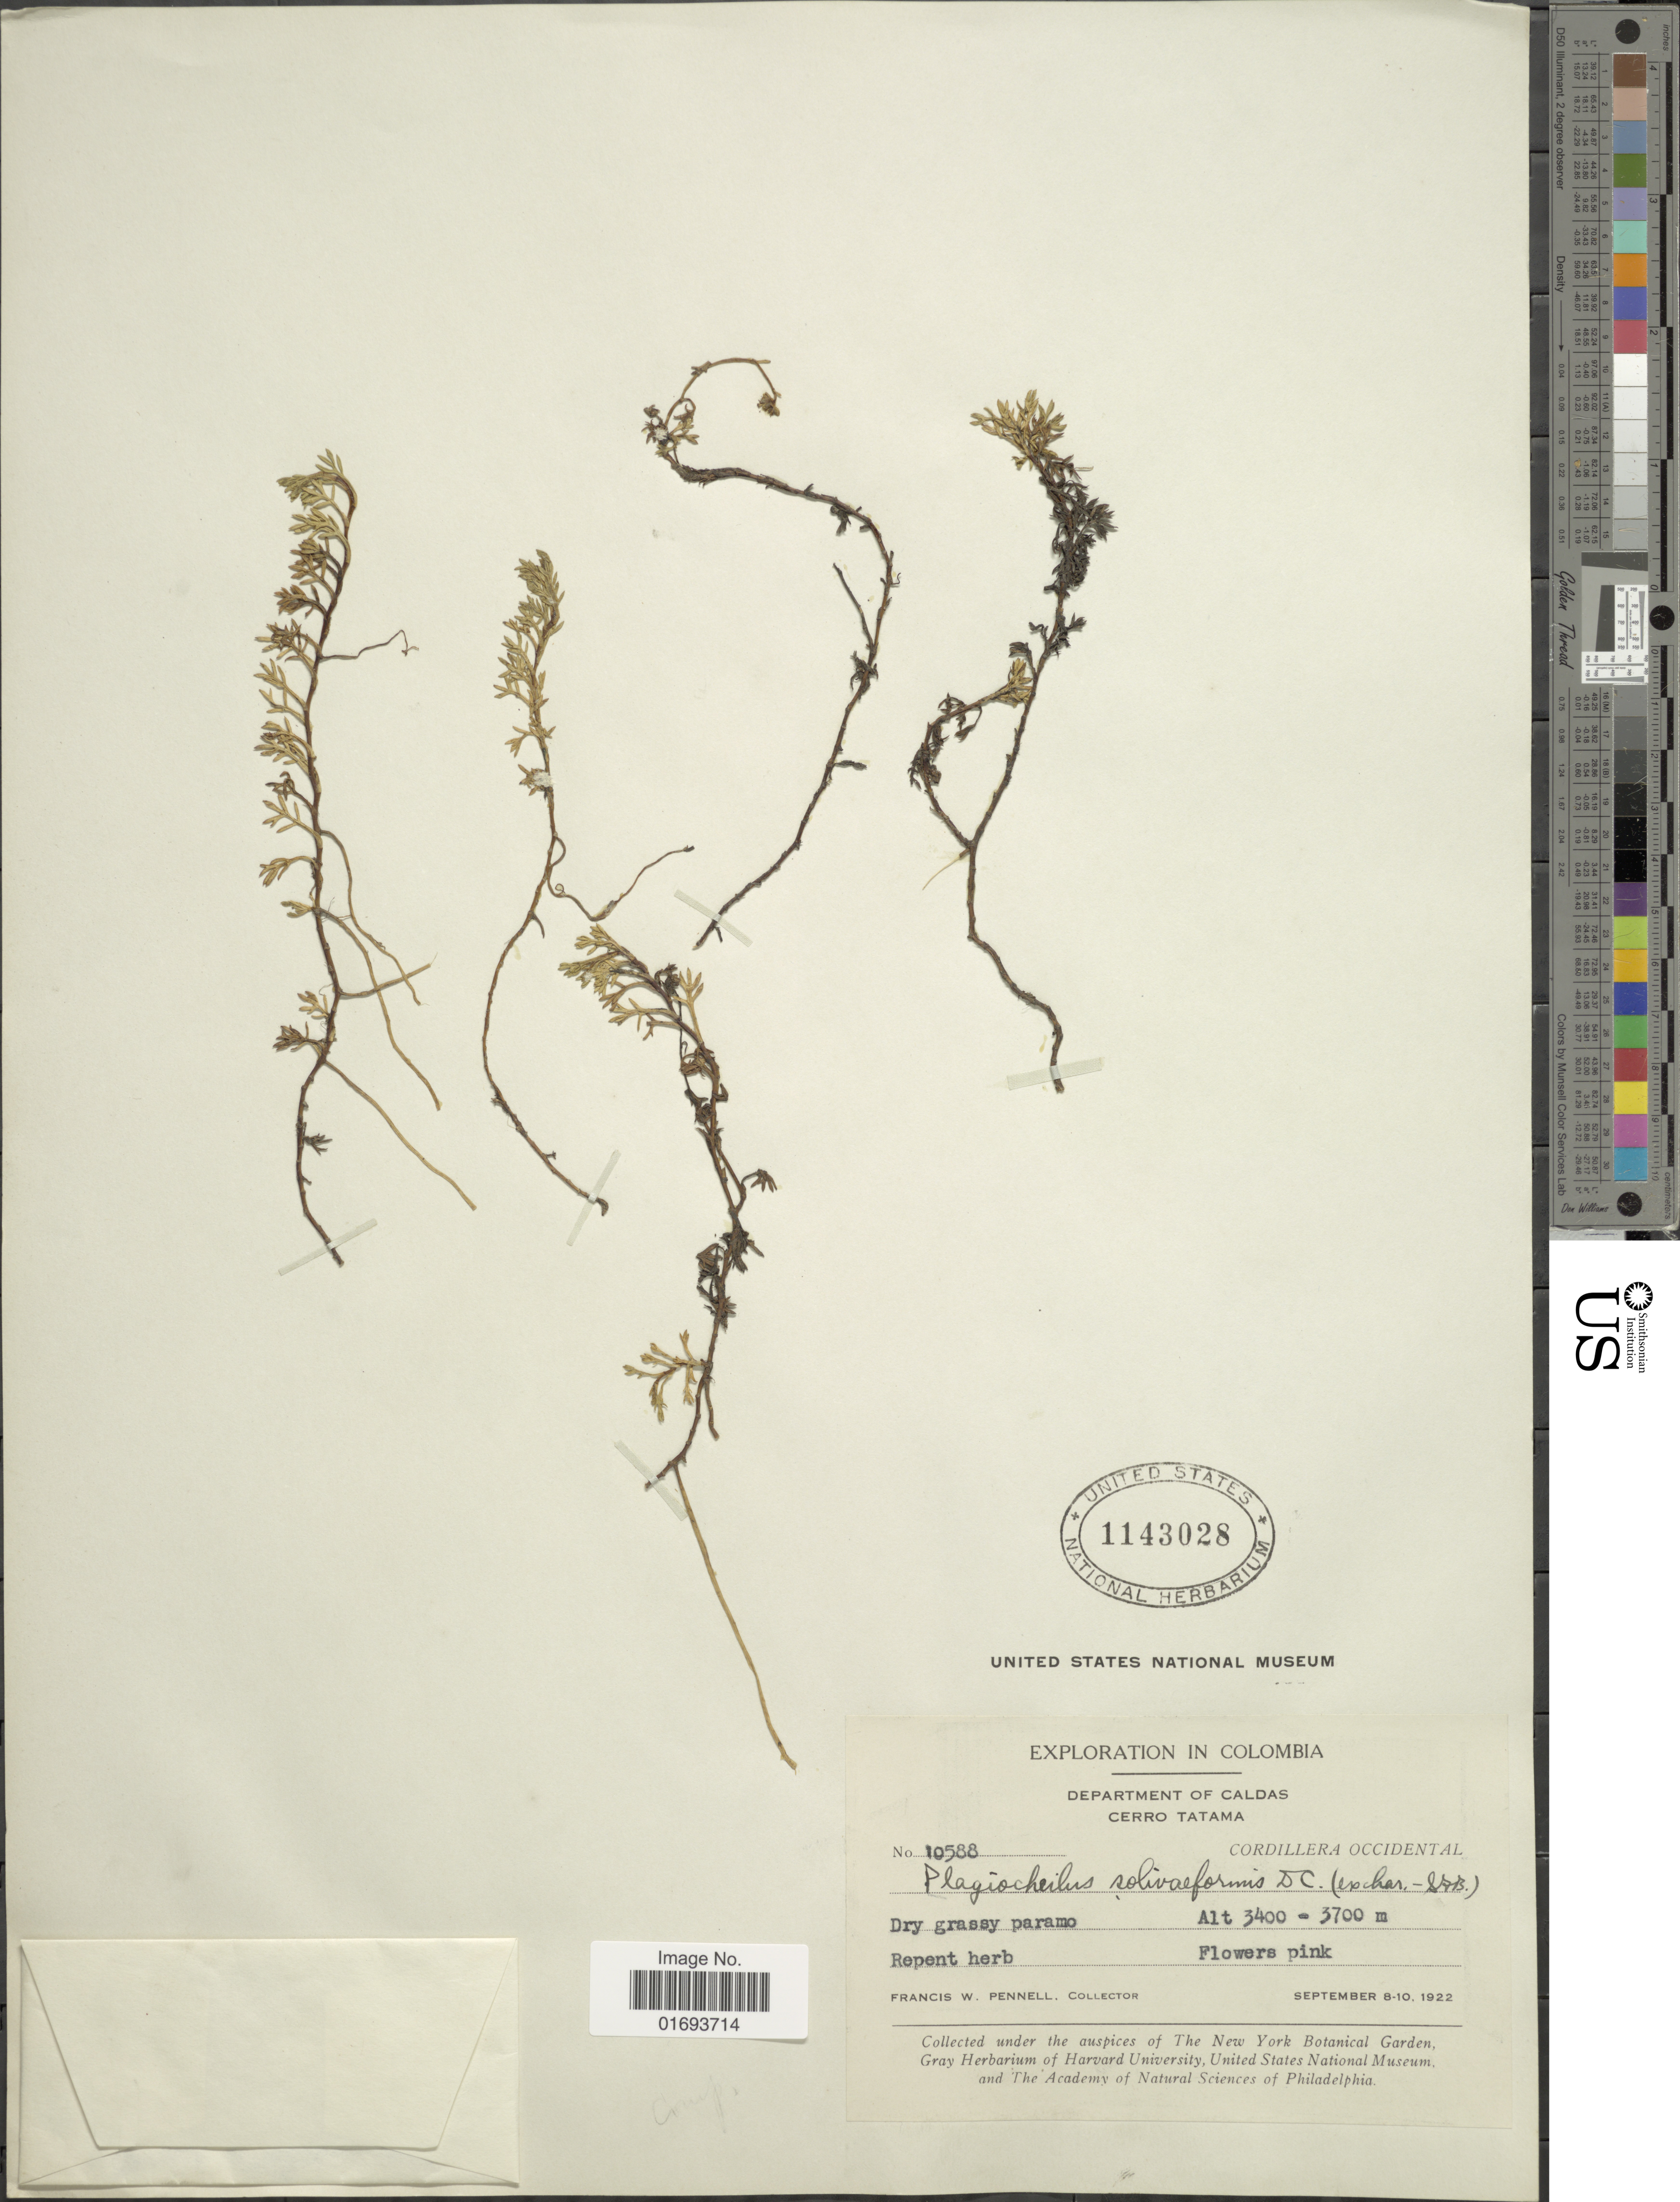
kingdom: Plantae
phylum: Tracheophyta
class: Magnoliopsida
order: Asterales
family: Asteraceae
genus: Plagiocheilus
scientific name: Plagiocheilus solivaeformis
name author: DC.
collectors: F. W. Pennell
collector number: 10588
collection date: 1922-09-08/1922-09-10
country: Colombia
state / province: Caldas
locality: Department of Caldas. Cerro Tatama. Dry grassy paramo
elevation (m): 3400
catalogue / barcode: US 1143028